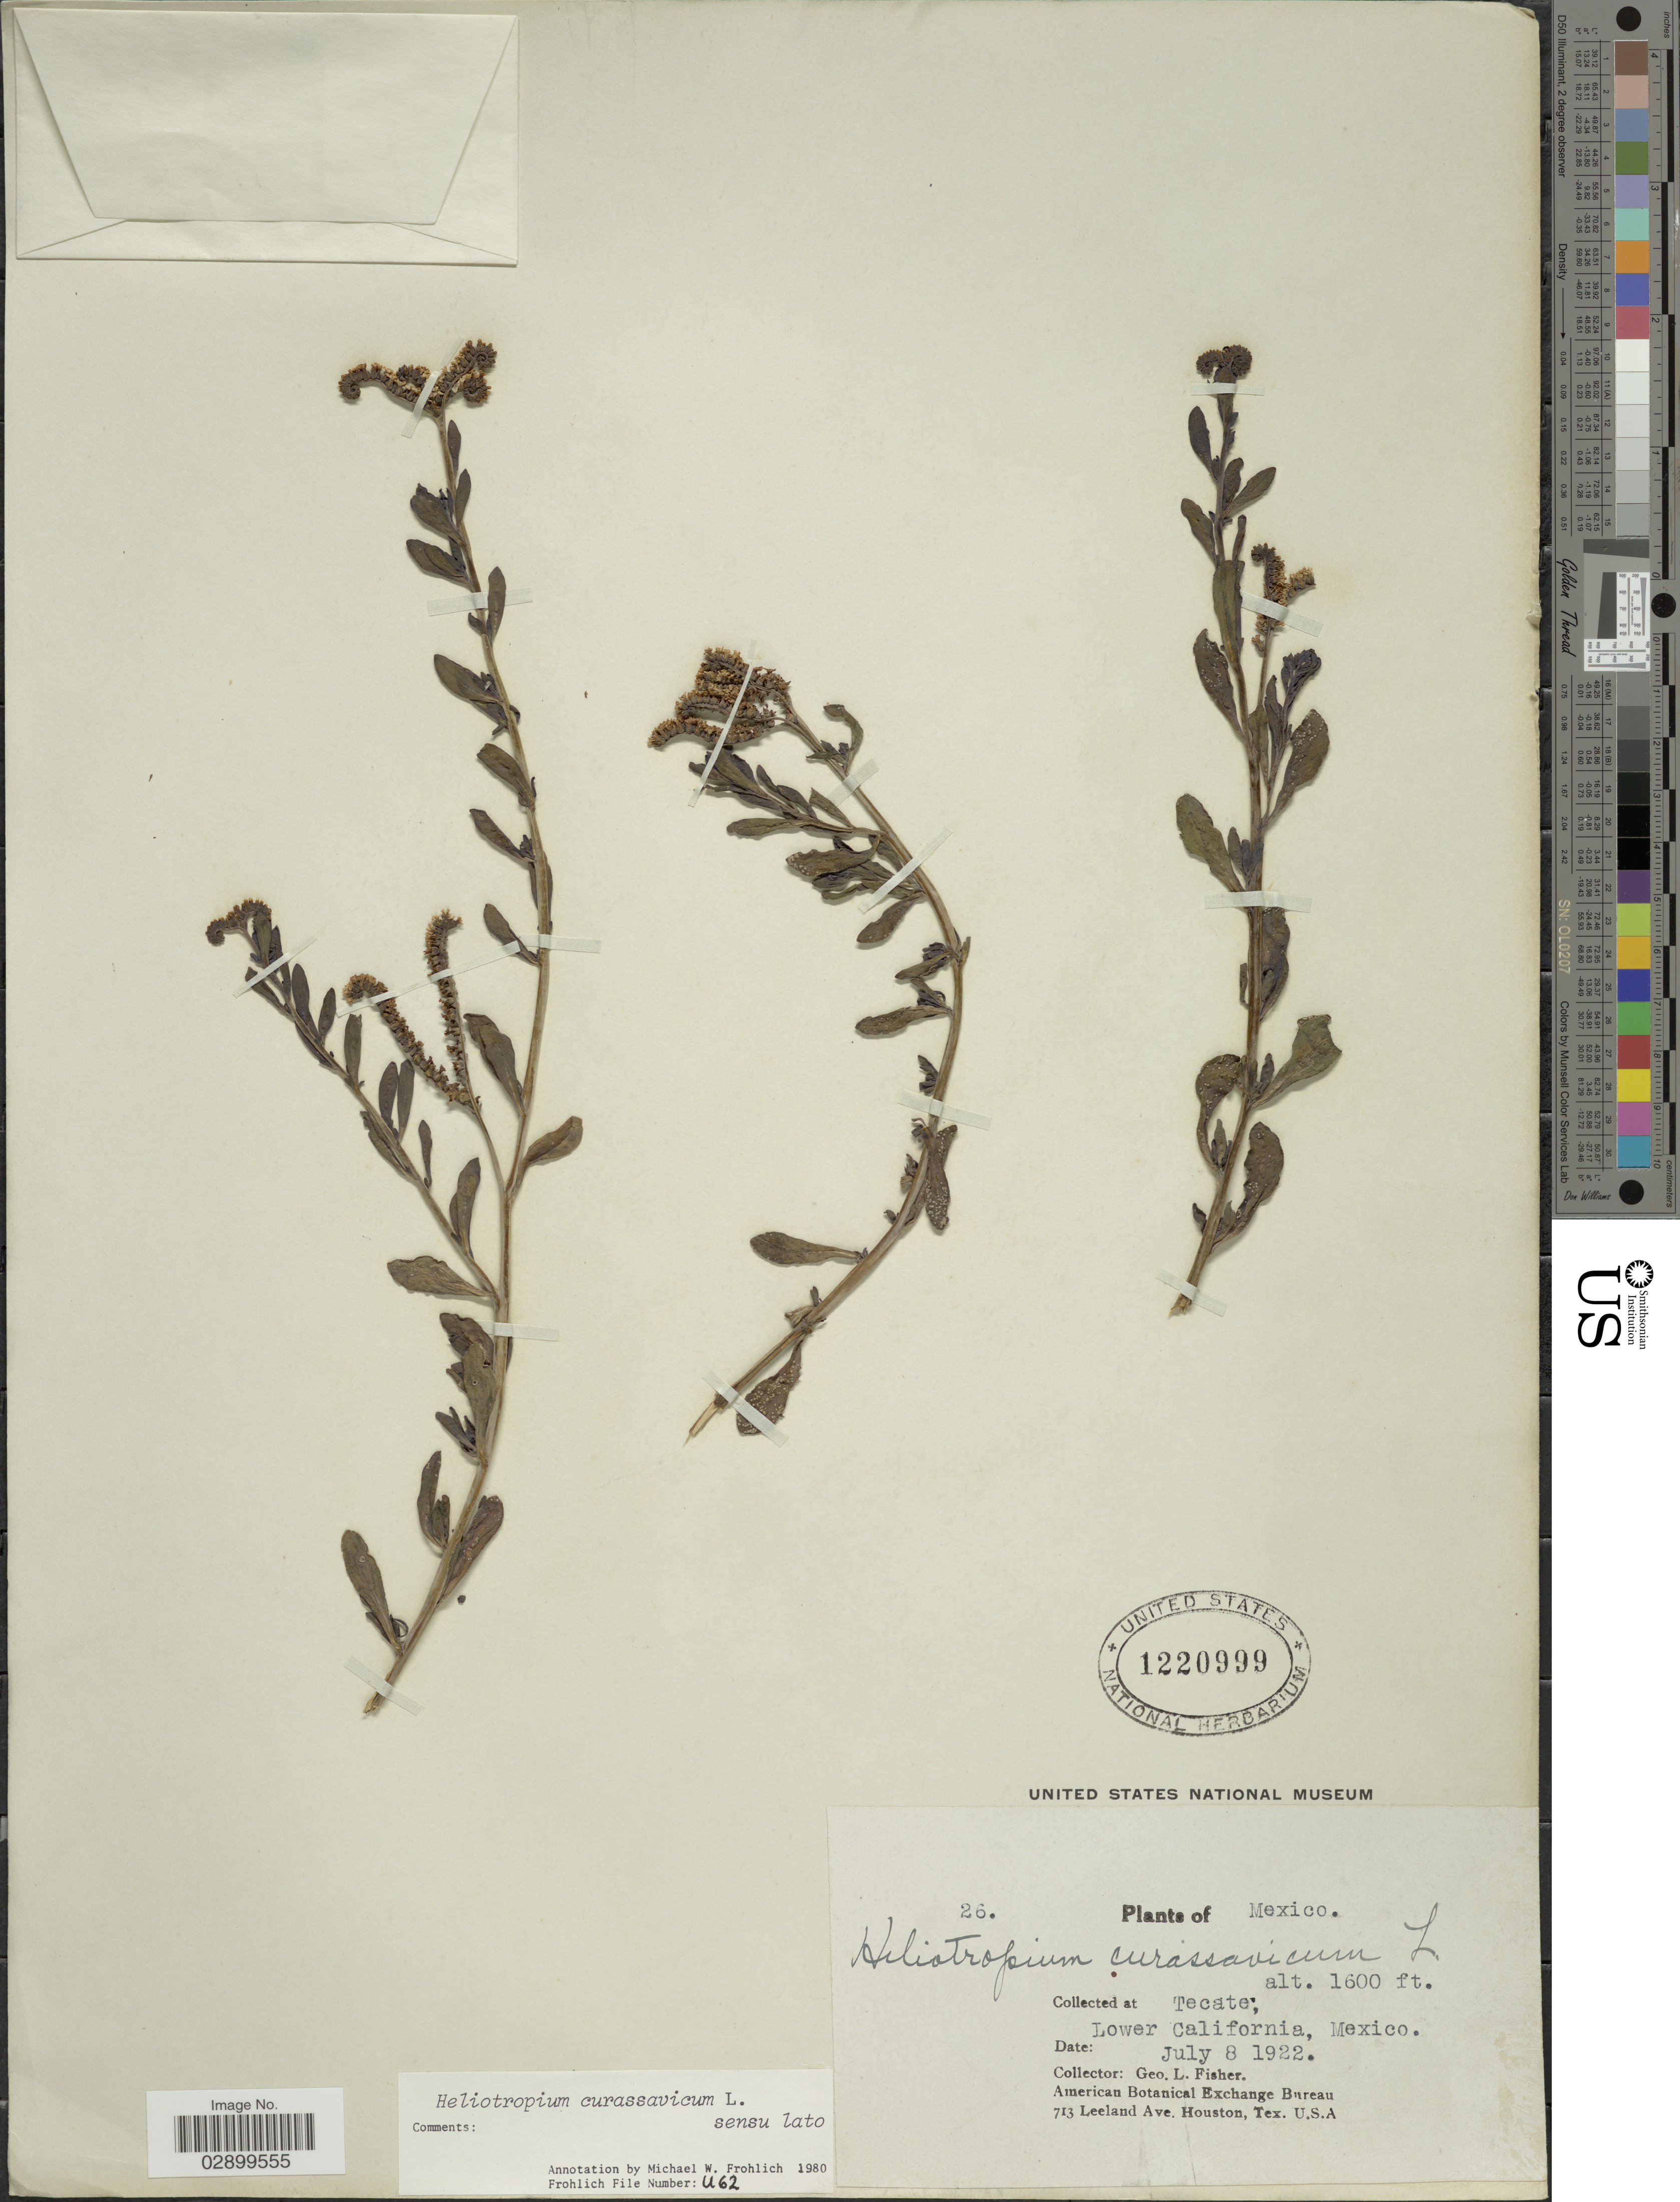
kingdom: Plantae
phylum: Tracheophyta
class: Magnoliopsida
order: Boraginales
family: Heliotropiaceae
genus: Heliotropium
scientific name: Heliotropium curassavicum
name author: L.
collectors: G. L. Fisher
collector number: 26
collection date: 1922-07-08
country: Mexico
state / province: Baja California Norte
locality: Tecate; Lower California.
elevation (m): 488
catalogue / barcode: US 1220999